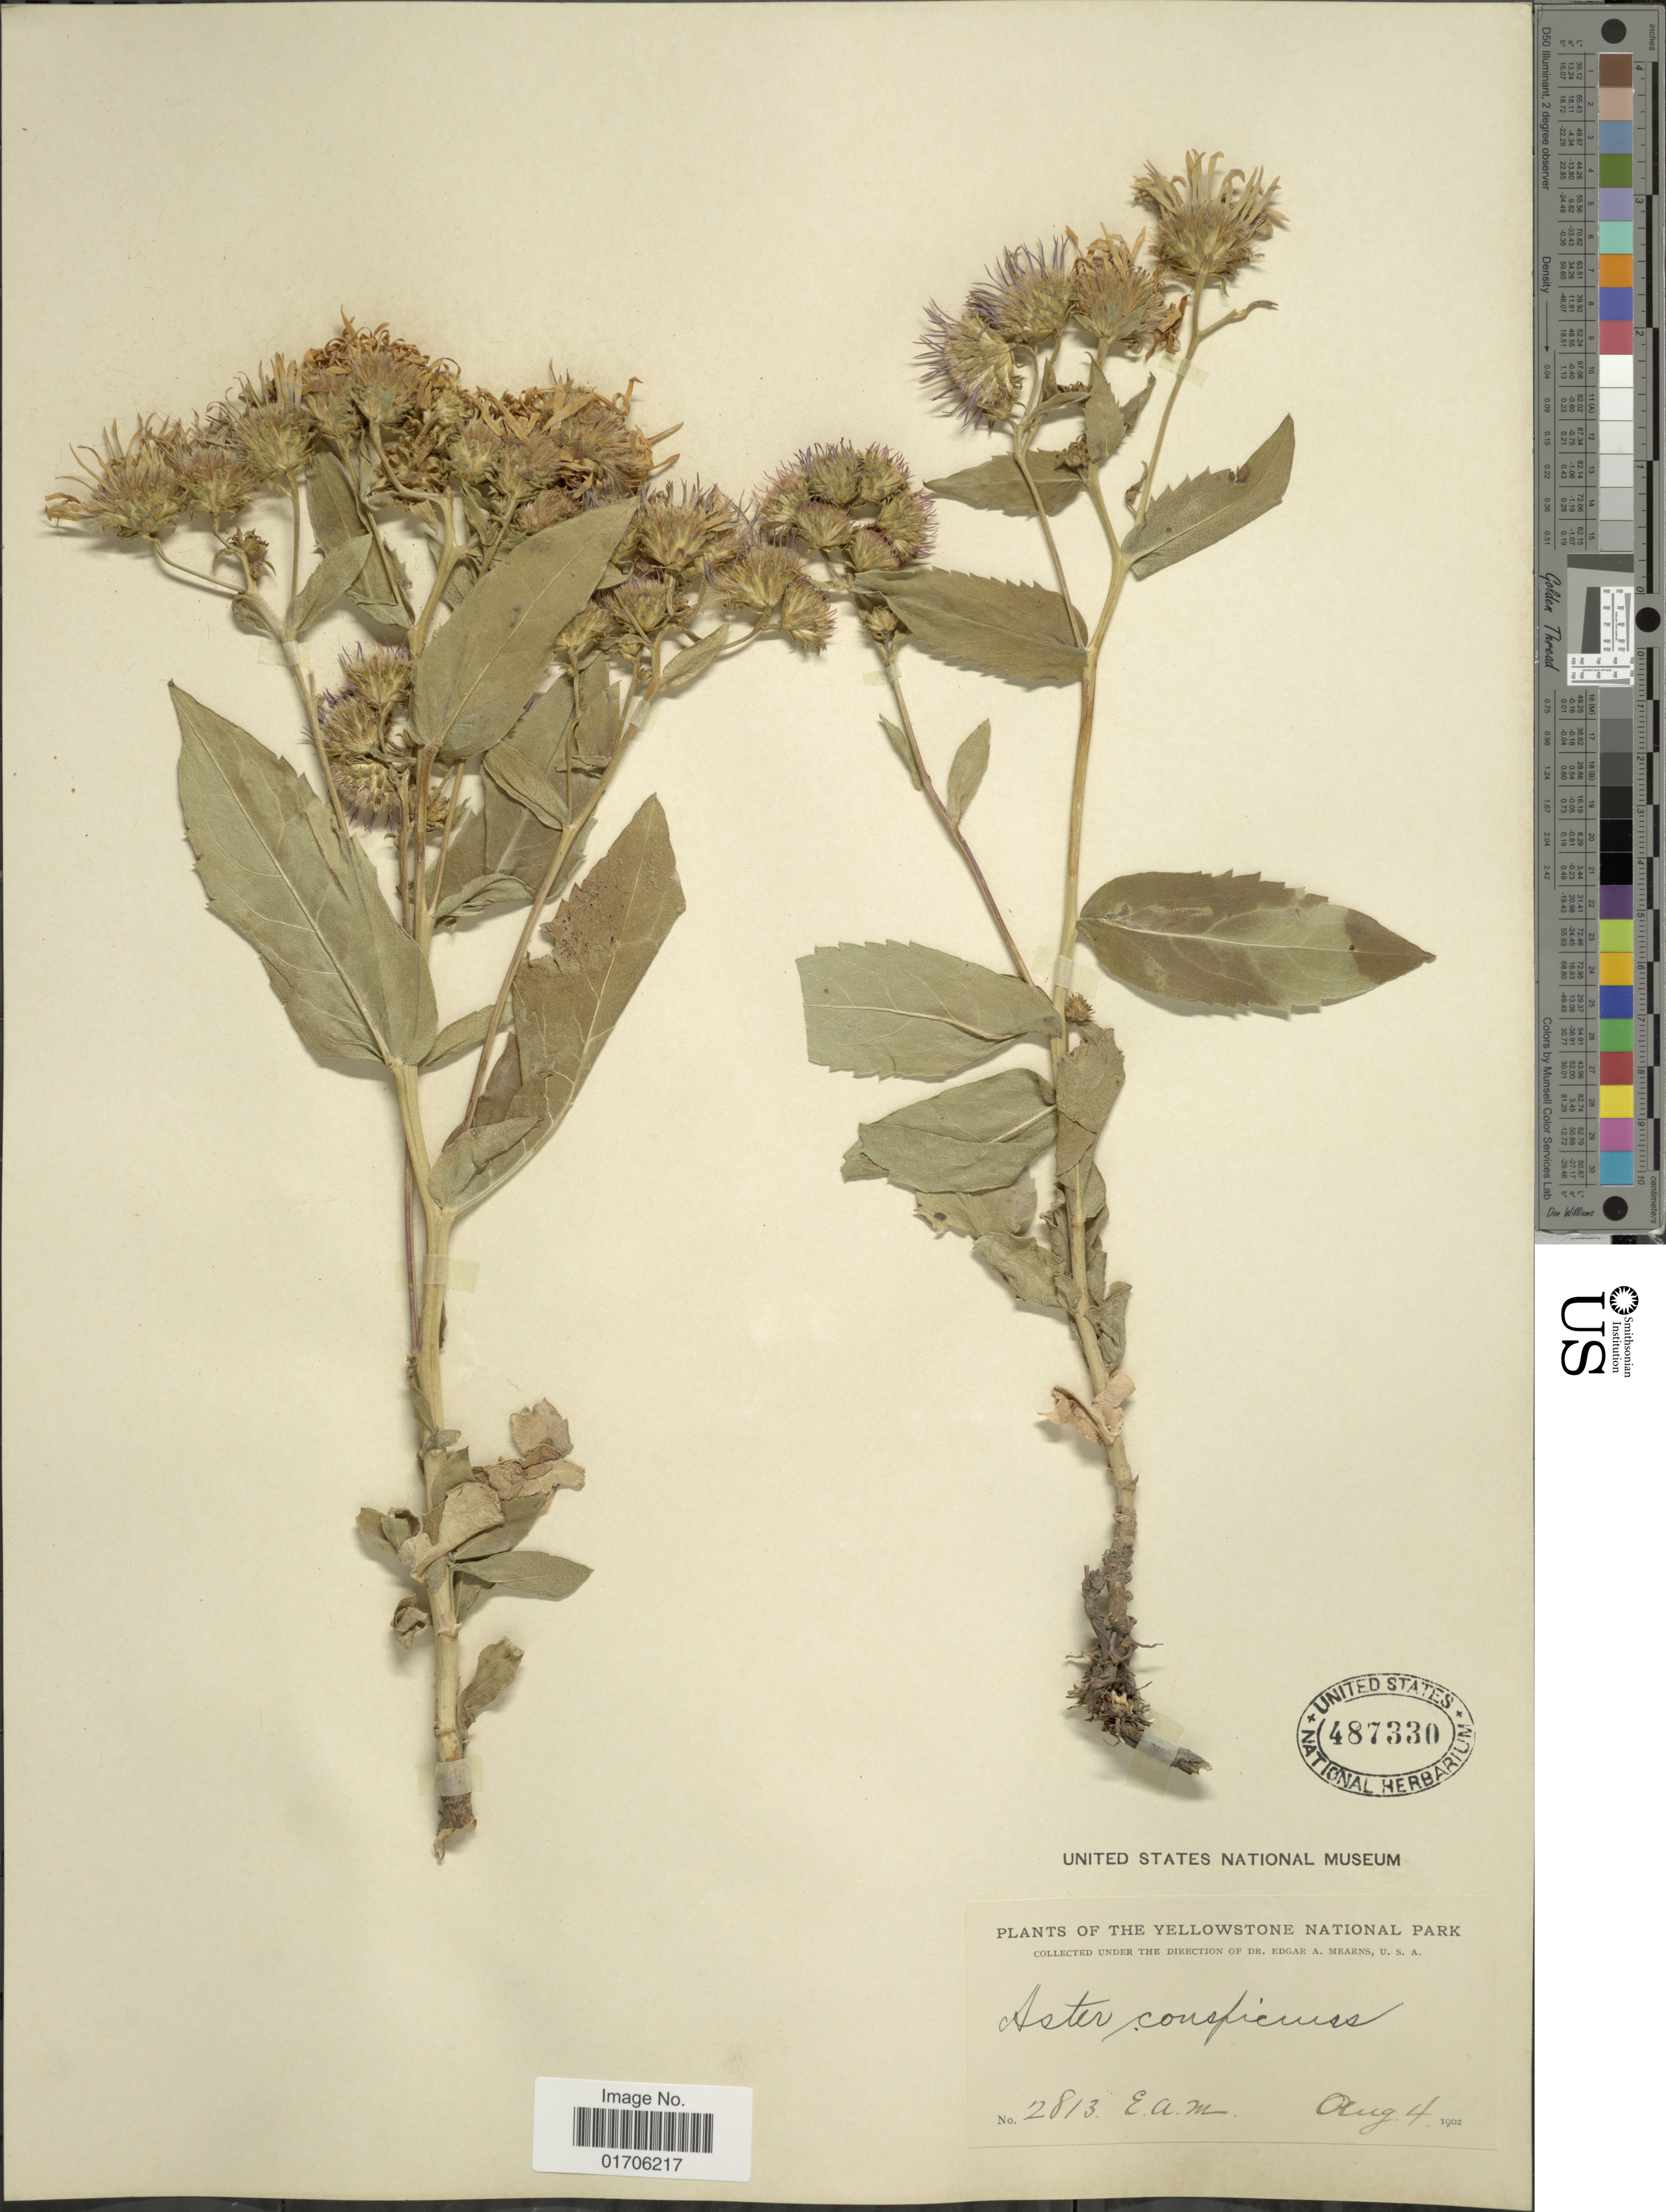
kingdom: Plantae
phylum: Tracheophyta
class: Magnoliopsida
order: Asterales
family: Asteraceae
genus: Eurybia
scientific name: Eurybia conspicua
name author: (Lindl.) G.L. Nesom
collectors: E. A. Mearns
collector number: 2813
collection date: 1902-08-04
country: United States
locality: Yellowstone National Park.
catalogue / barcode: US 487330